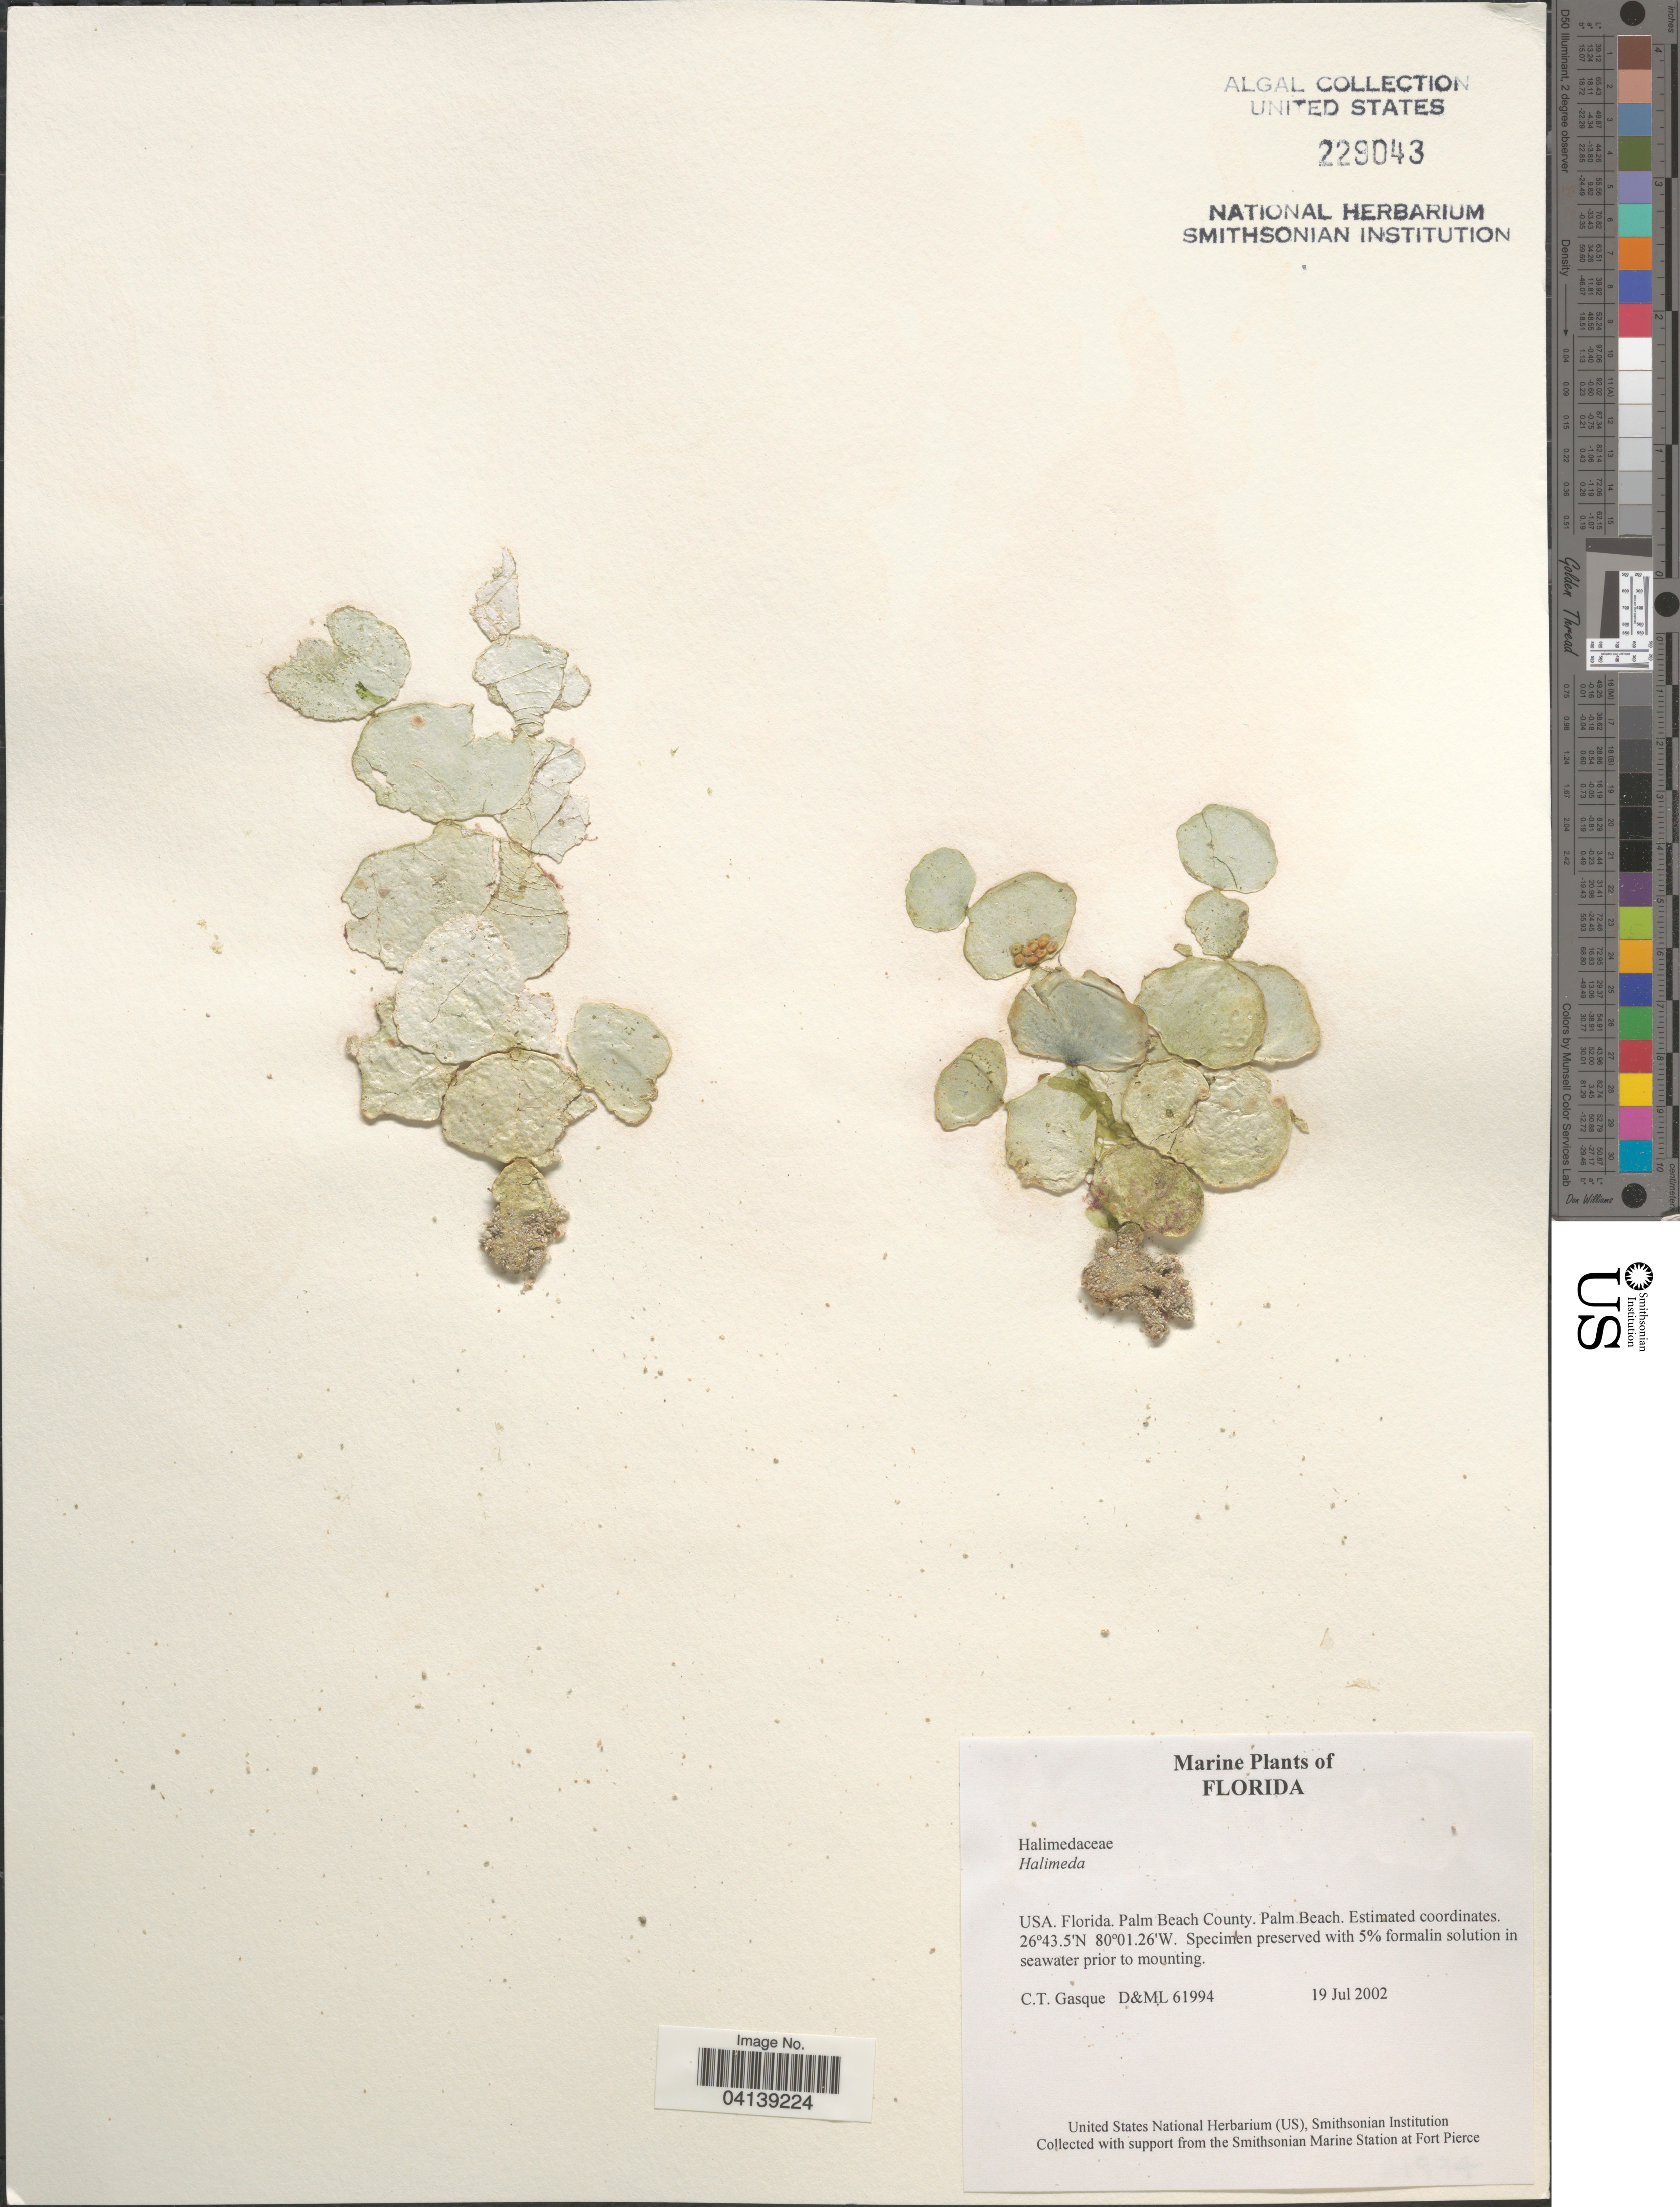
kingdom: Plantae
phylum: Chlorophyta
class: Ulvophyceae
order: Bryopsidales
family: Halimedaceae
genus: Halimeda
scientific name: Halimeda sp.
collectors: C. Gasque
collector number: D&ML61994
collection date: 2002-07-19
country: United States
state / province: Florida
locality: Palm Beach County. Palm Beach.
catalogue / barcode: US 229043